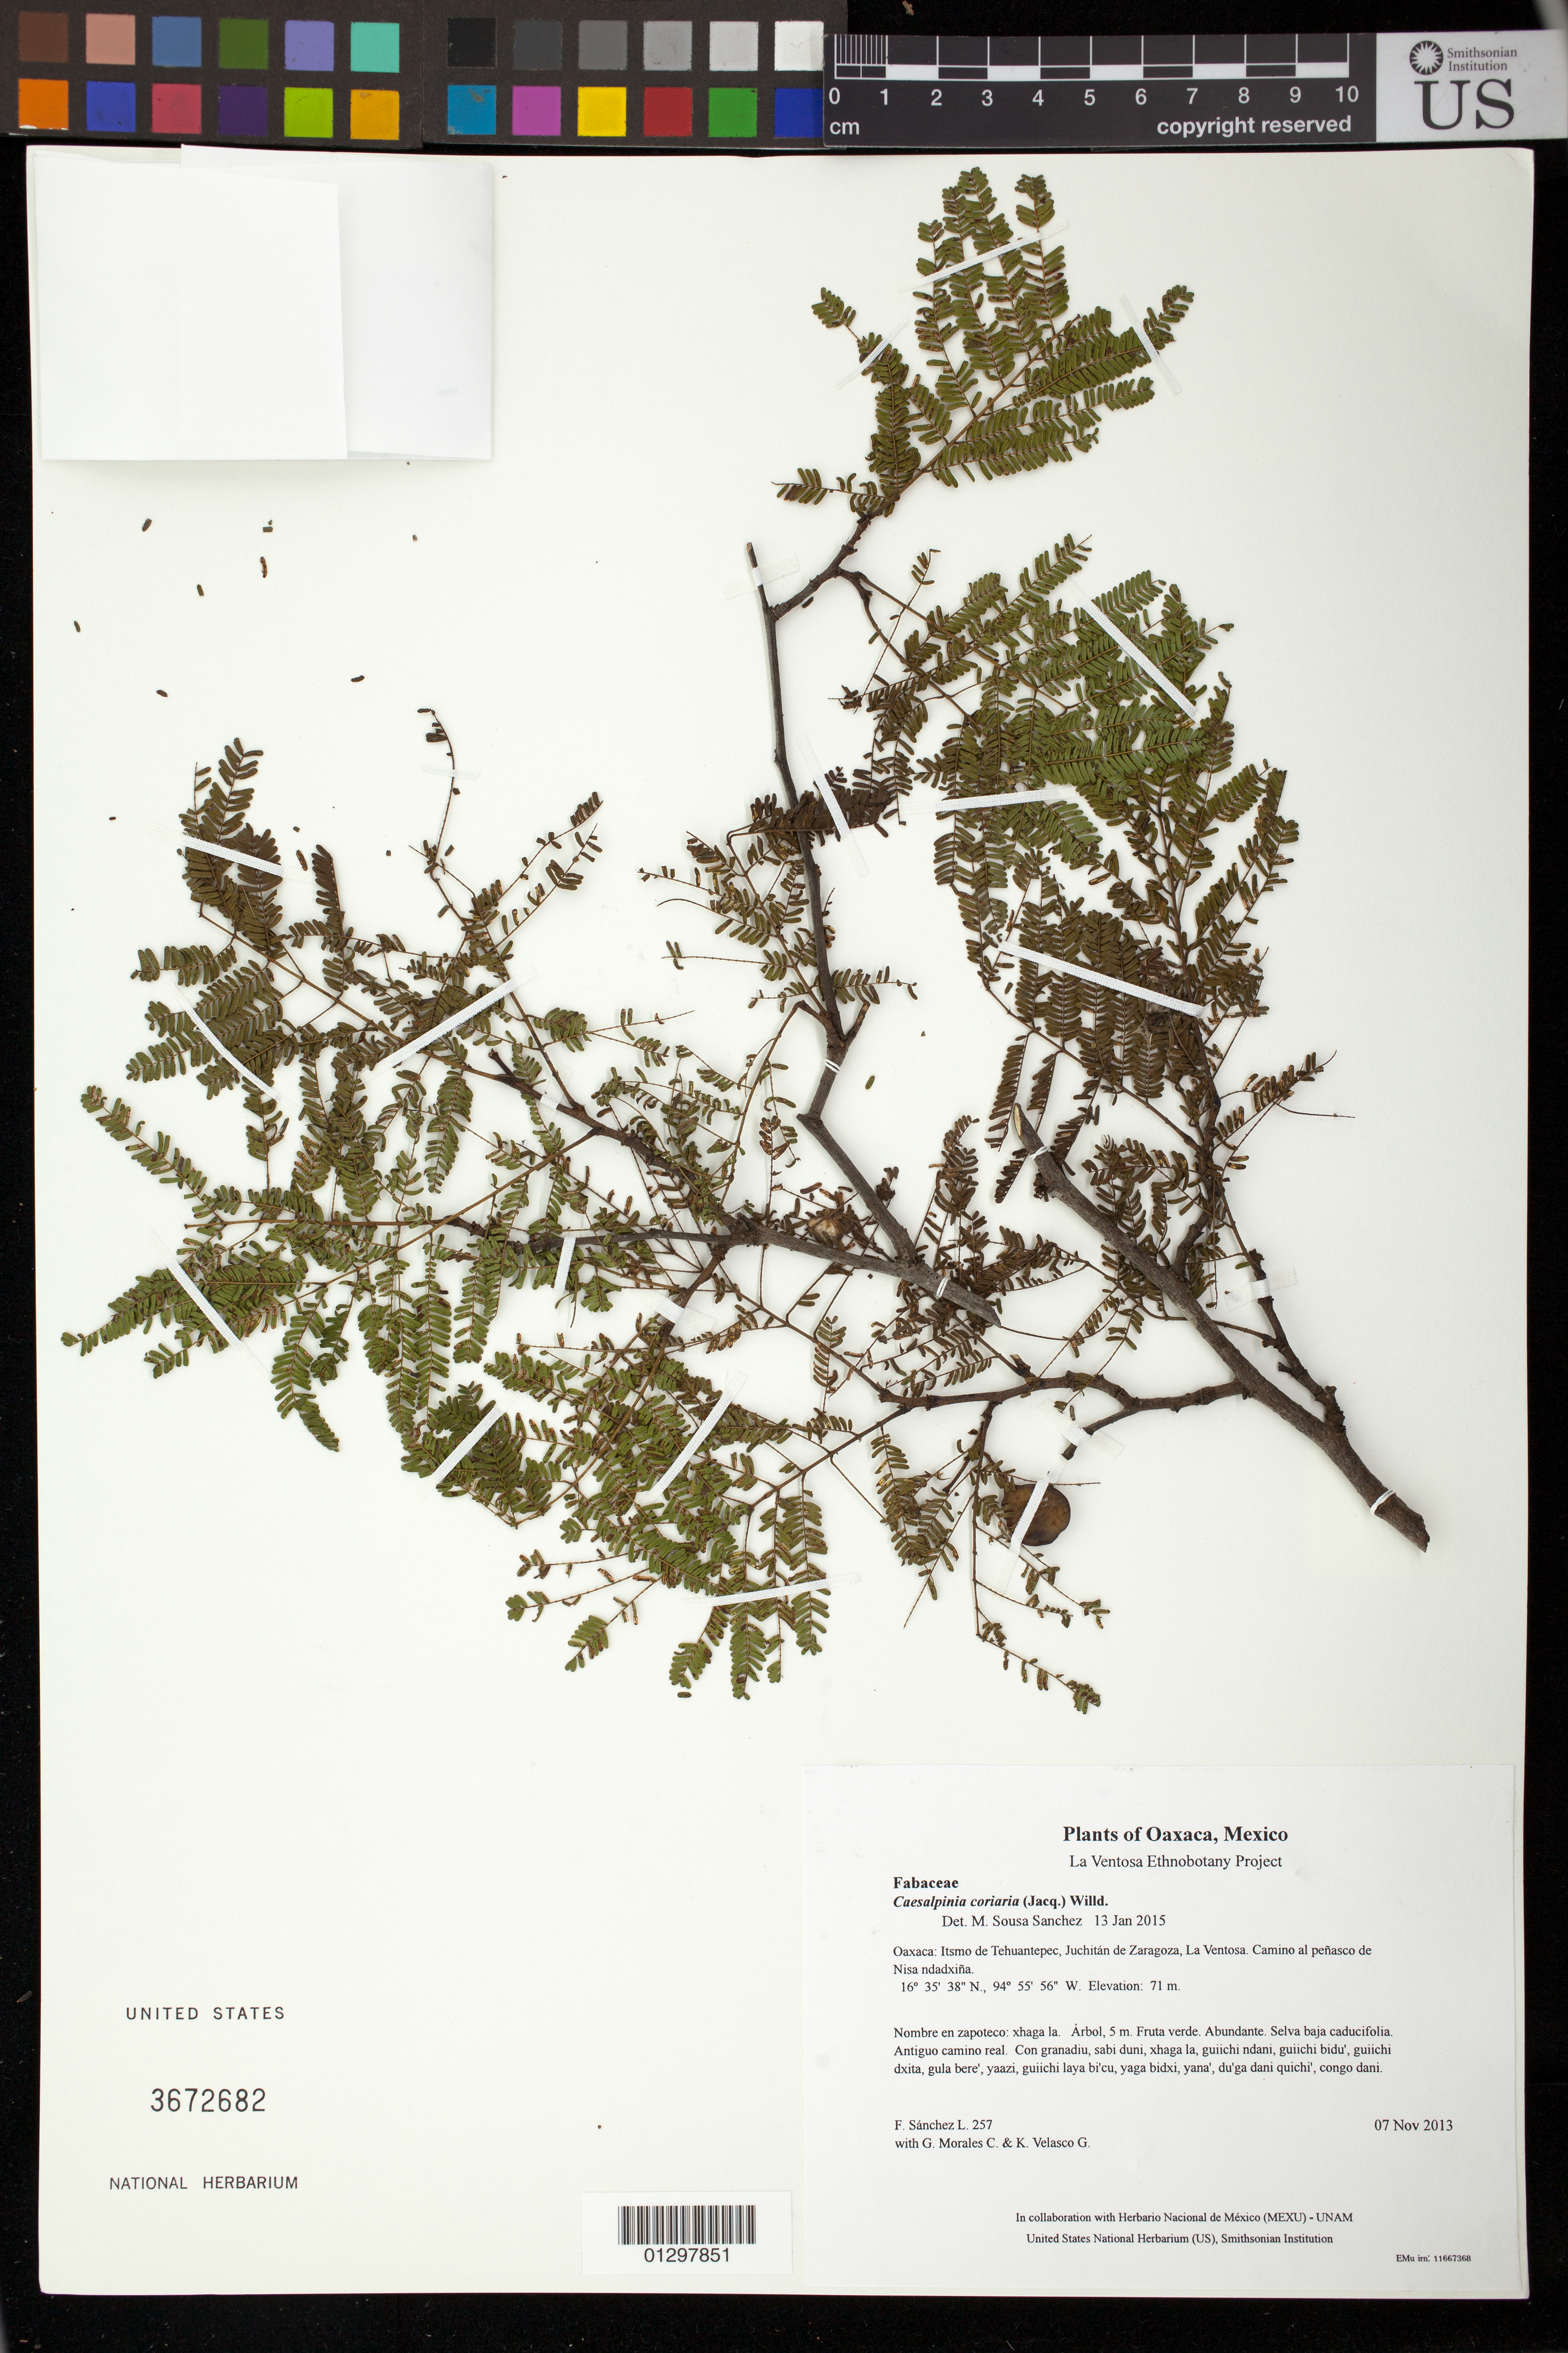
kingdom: Plantae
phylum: Tracheophyta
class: Magnoliopsida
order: Fabales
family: Fabaceae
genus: Libidibia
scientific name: Libidibia coriaria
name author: (Jacq.) Schltdl.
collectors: F. Sánchez L., G. Morales C. & K. Velasco G.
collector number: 257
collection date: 2013-11-07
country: Mexico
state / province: Oaxaca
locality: Itsmo de Tehuantepec, Juchitán de Zaragoza, La Ventosa. Camino al peñasco de Nisa ndadxiña.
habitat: Selva baja caducifolia. Antiguo camino real.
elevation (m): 71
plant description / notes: JEBOT, MEXU, SERO, US; Yaga. 5 m. Cuaananaxhi naga'. Stale.; cascalote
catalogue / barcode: US 3672682